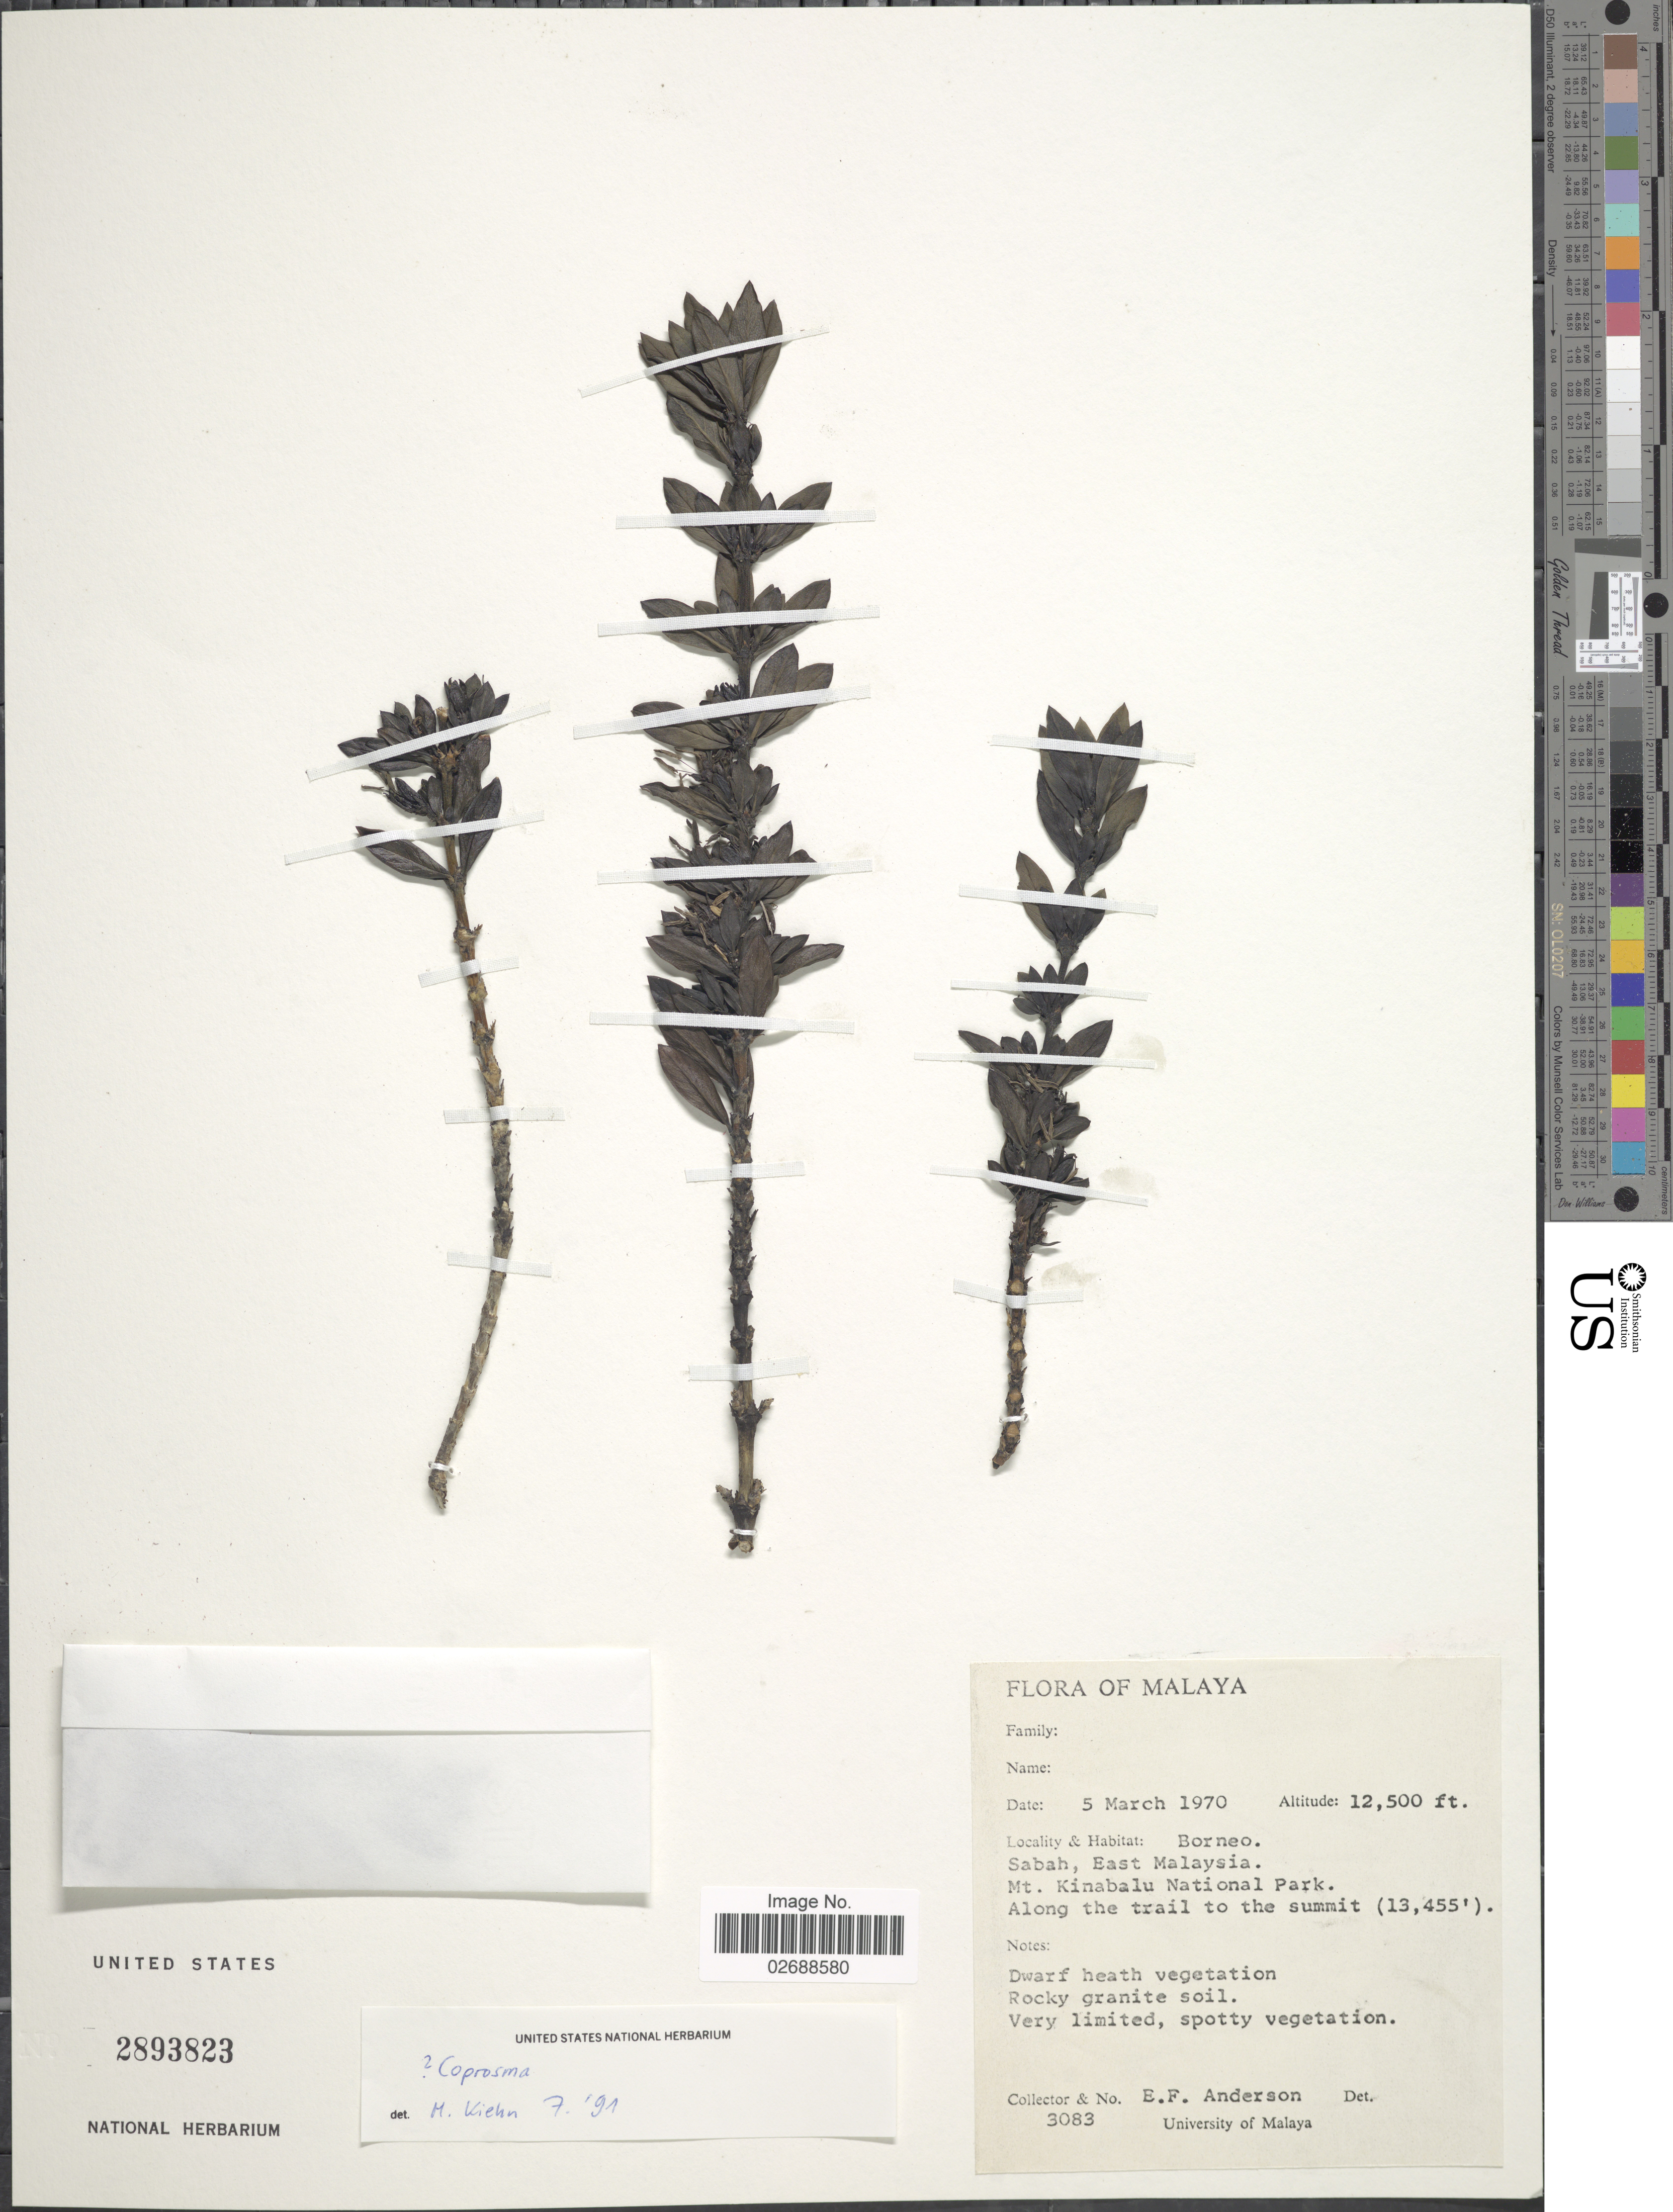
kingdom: Plantae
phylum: Tracheophyta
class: Magnoliopsida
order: Gentianales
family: Rubiaceae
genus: Coprosma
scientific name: Coprosma sp.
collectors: E. F. Anderson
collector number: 3083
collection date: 1970-03-05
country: Malaysia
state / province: Sabah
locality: Malaya. Borneo. East Malaysia. Mt. Kinabalu National Park. Along the trail to the summit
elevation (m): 3810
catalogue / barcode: US 2893823